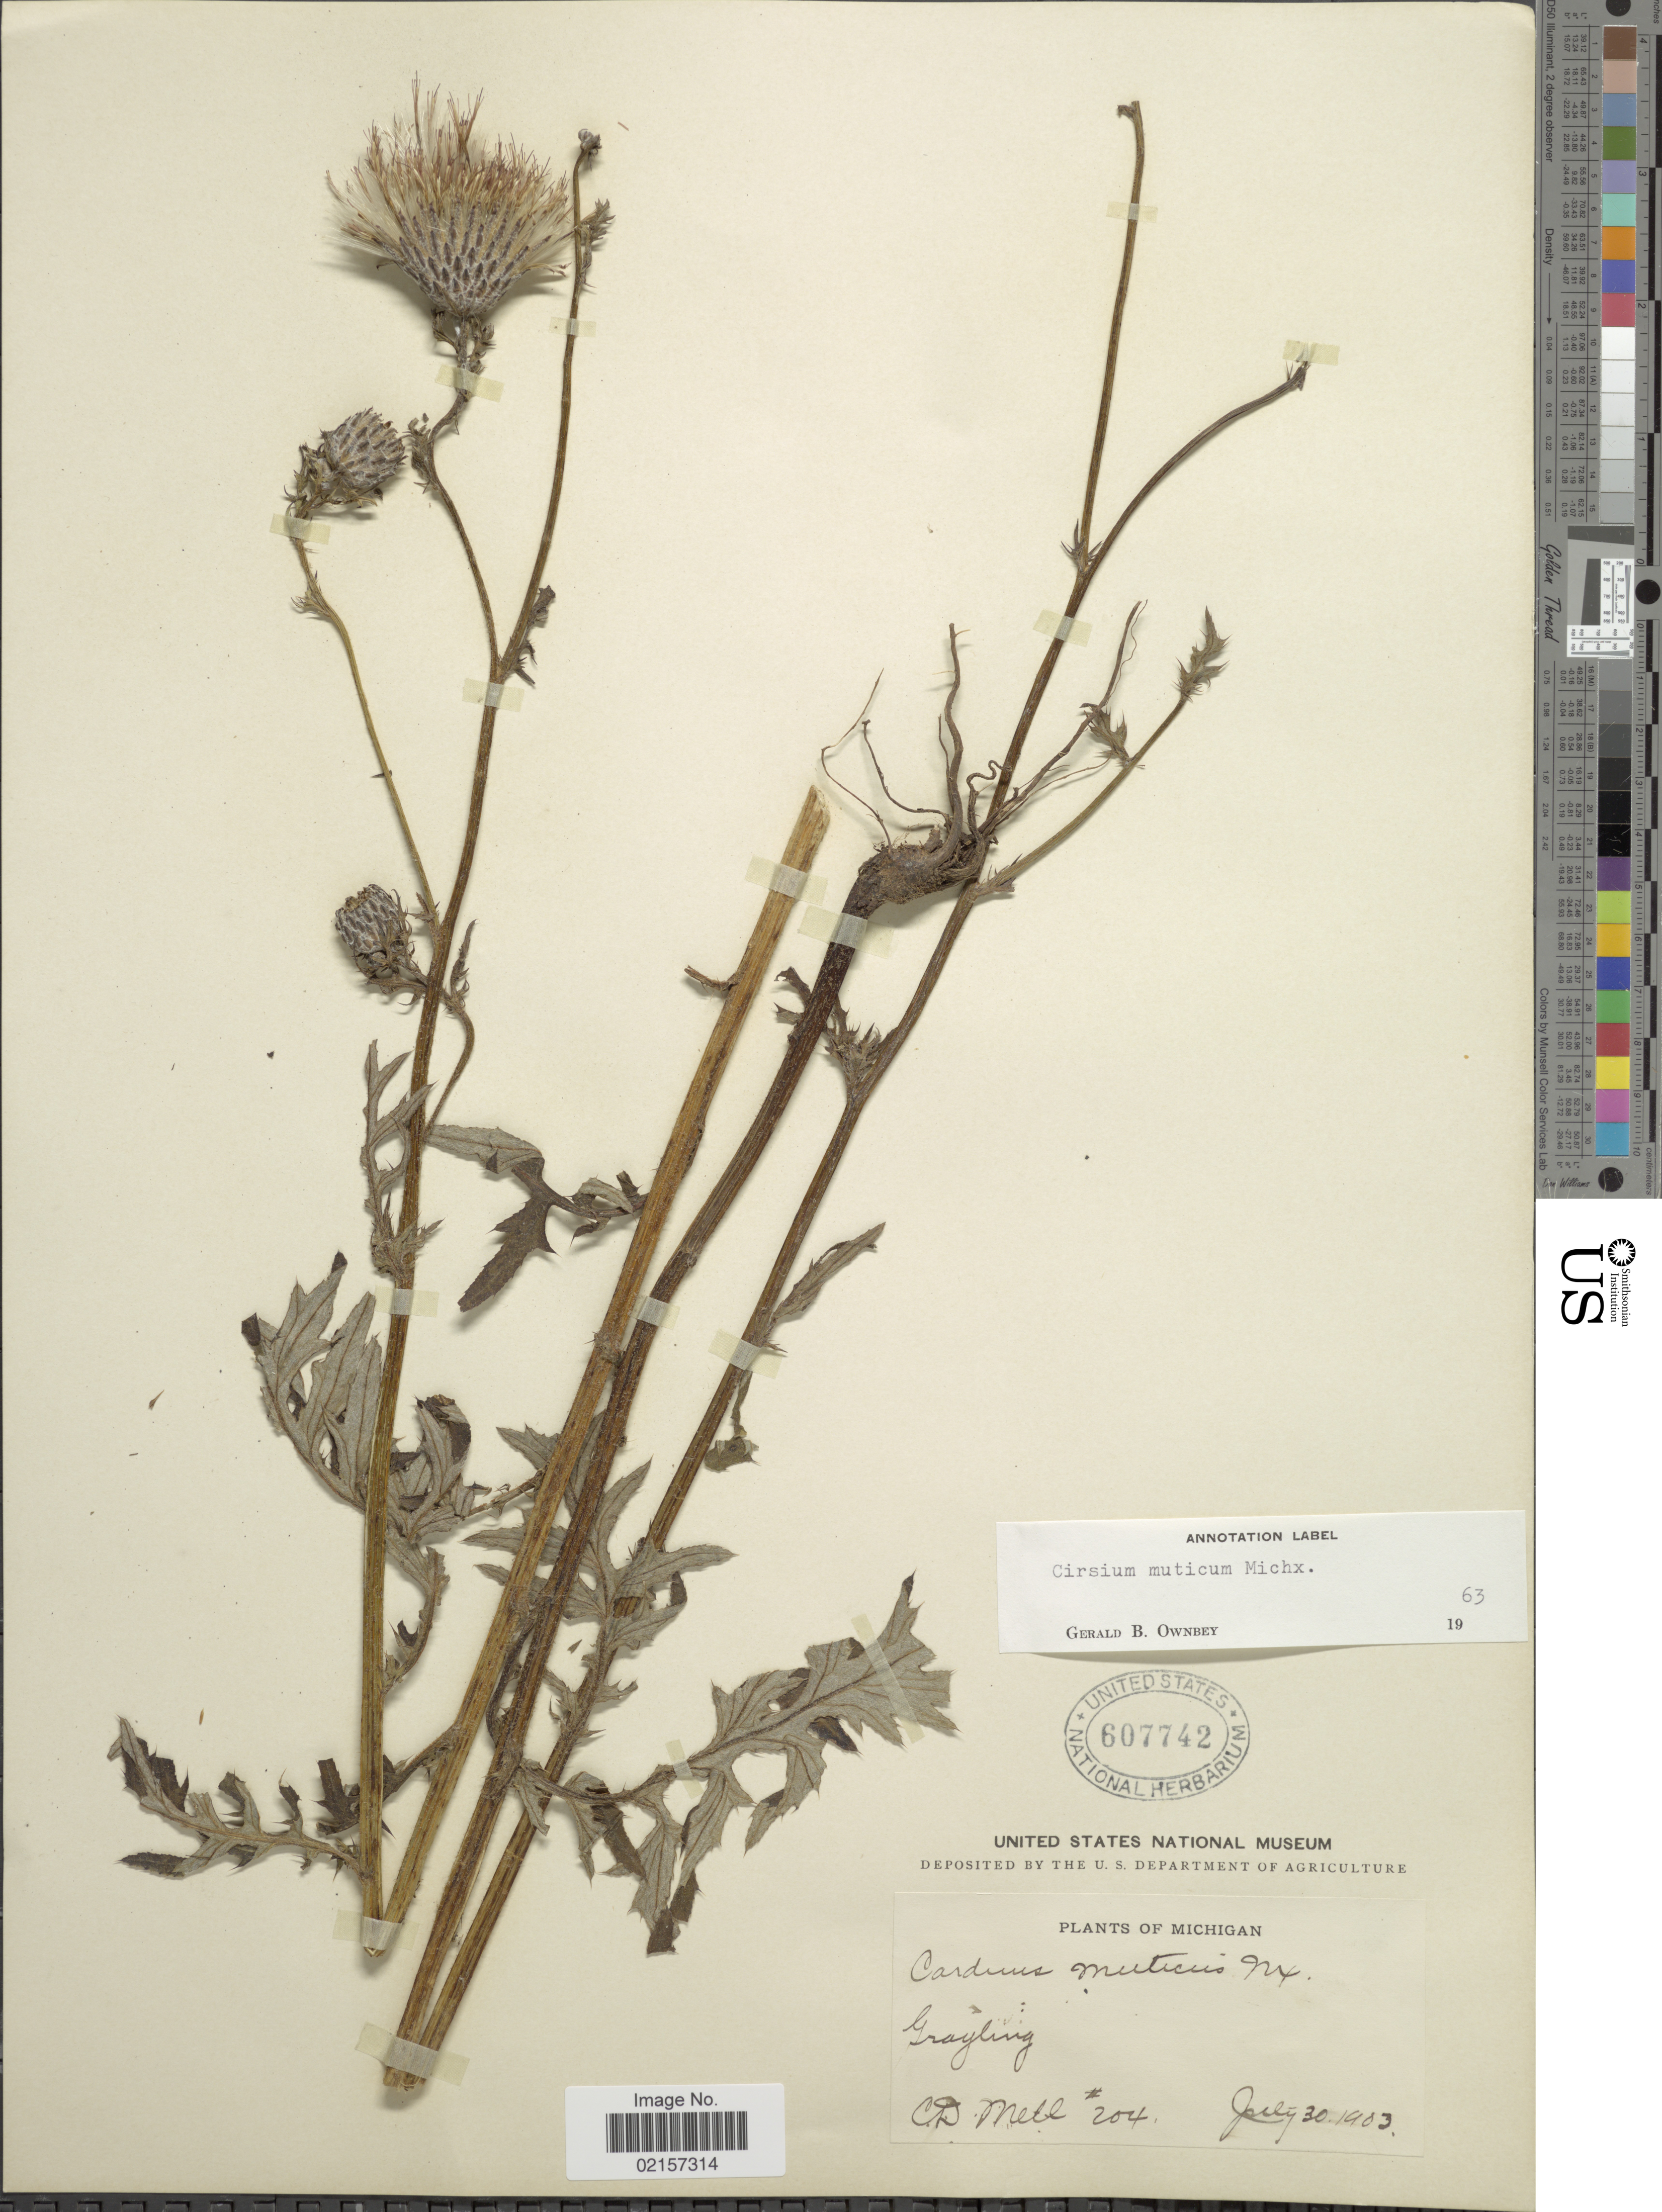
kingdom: Plantae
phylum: Tracheophyta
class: Magnoliopsida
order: Asterales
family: Asteraceae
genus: Cirsium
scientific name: Cirsium muticum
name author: Michx.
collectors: C. D. Mell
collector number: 204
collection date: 1903-07-30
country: United States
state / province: Michigan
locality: Grayling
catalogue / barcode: US 607742